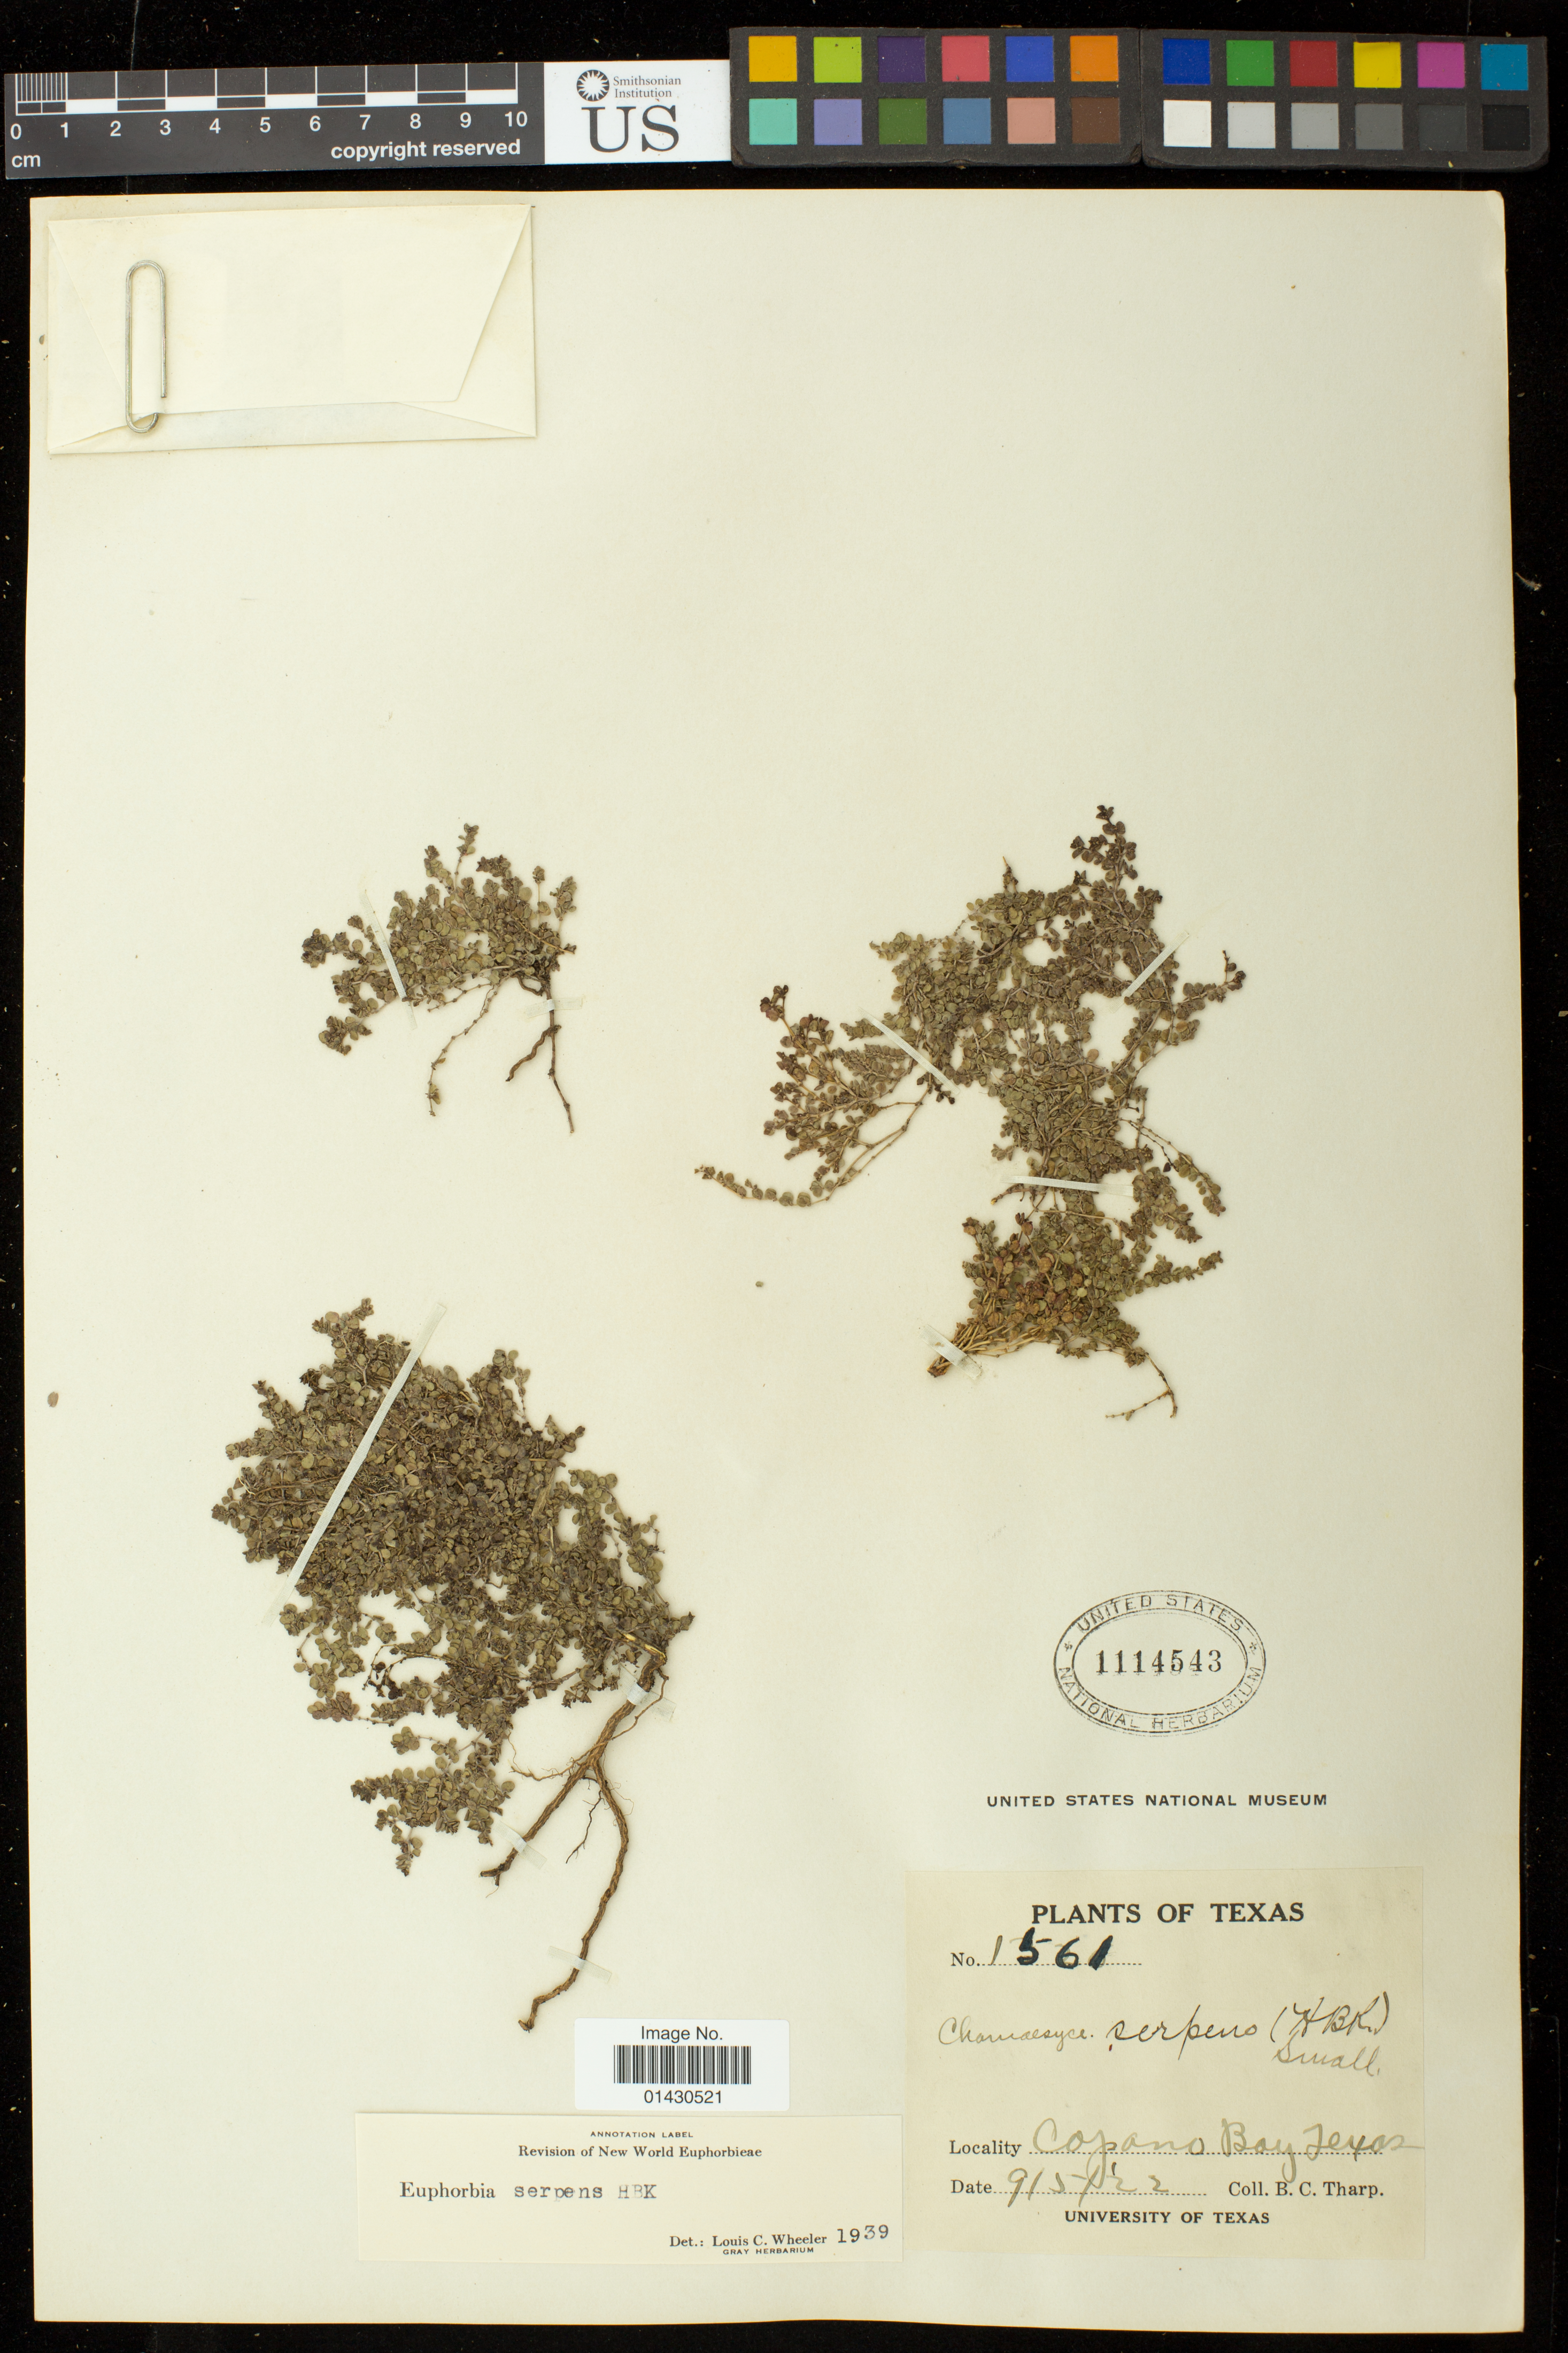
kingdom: Plantae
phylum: Tracheophyta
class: Magnoliopsida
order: Malpighiales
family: Euphorbiaceae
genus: Euphorbia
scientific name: Euphorbia serpens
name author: Kunth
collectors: B. C. Tharp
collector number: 1561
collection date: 1922-09-05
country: United States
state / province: Texas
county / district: Aransas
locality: Copano Bay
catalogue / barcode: US 1114543